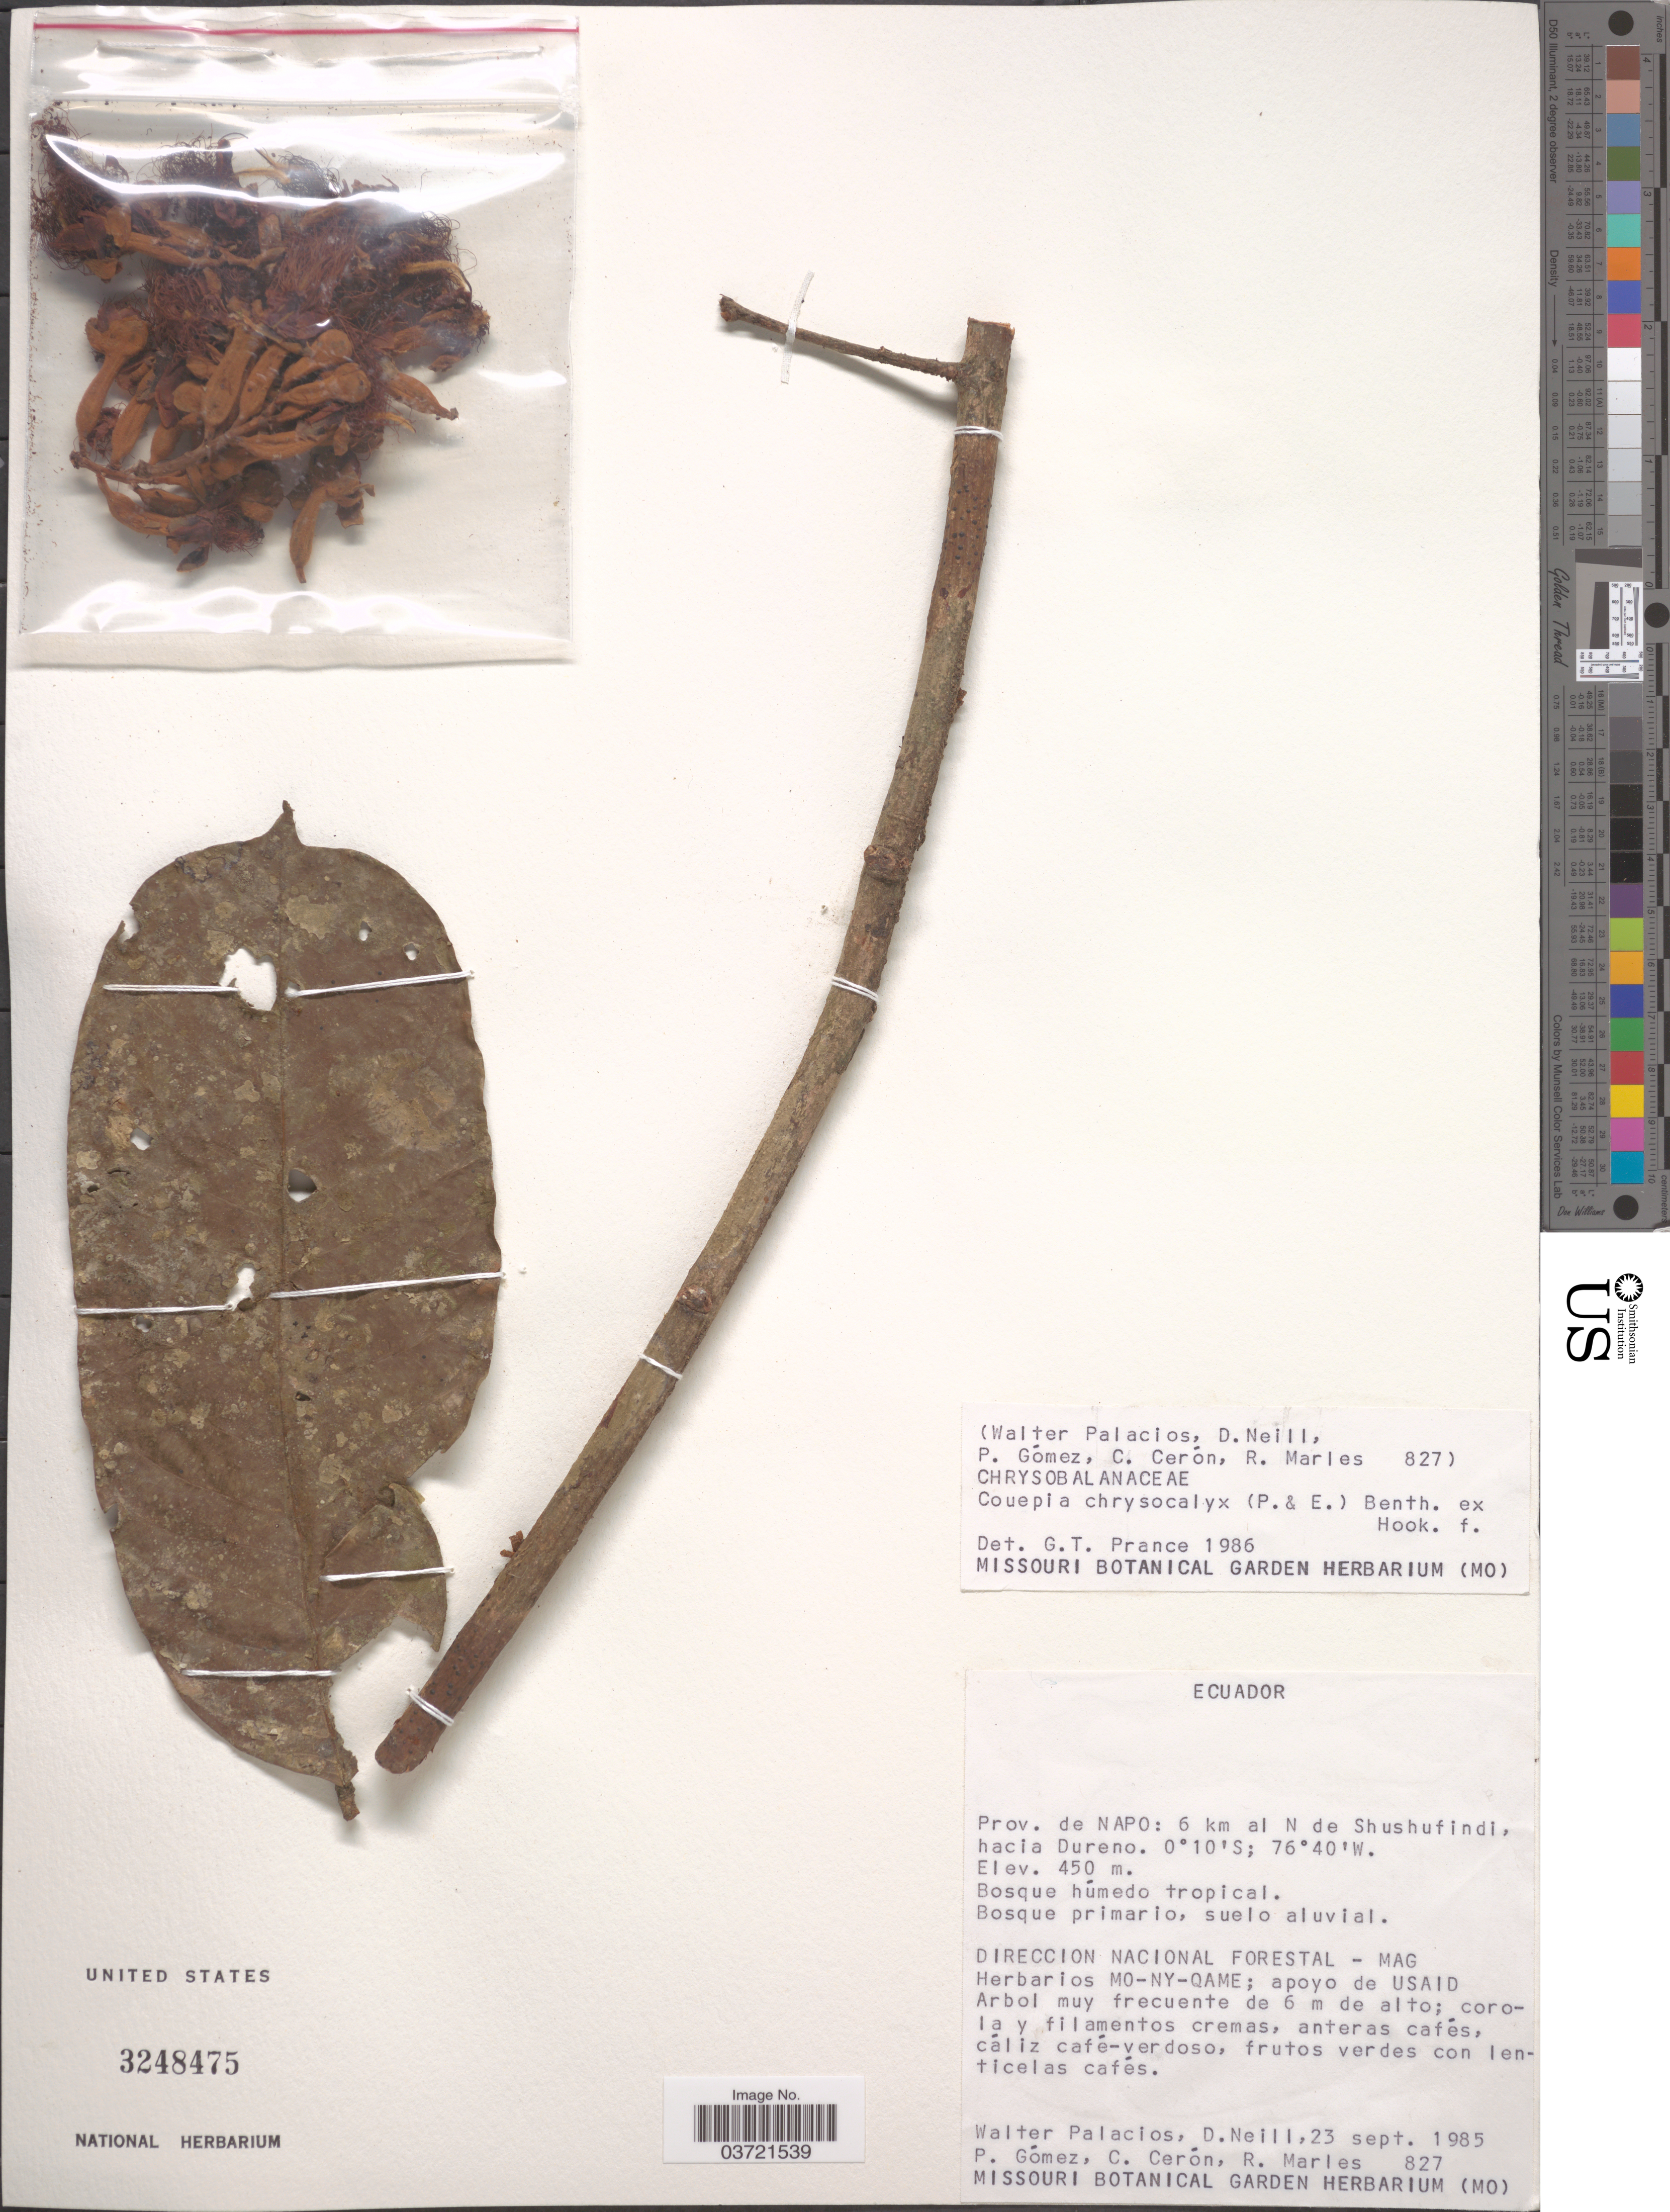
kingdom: Plantae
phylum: Tracheophyta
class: Magnoliopsida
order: Malpighiales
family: Chrysobalanaceae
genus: Couepia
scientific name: Couepia chrysocalyx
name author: (Poepp. & Endl.) Benth.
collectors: W. Palacios, D. Neill, P. Gómez, C. E. Cerón M. & R. Marles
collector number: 827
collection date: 1985-09-23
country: Ecuador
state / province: Napo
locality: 6 km al N de Shushufindi, hacia Dureno.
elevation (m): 450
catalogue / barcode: US 3248475